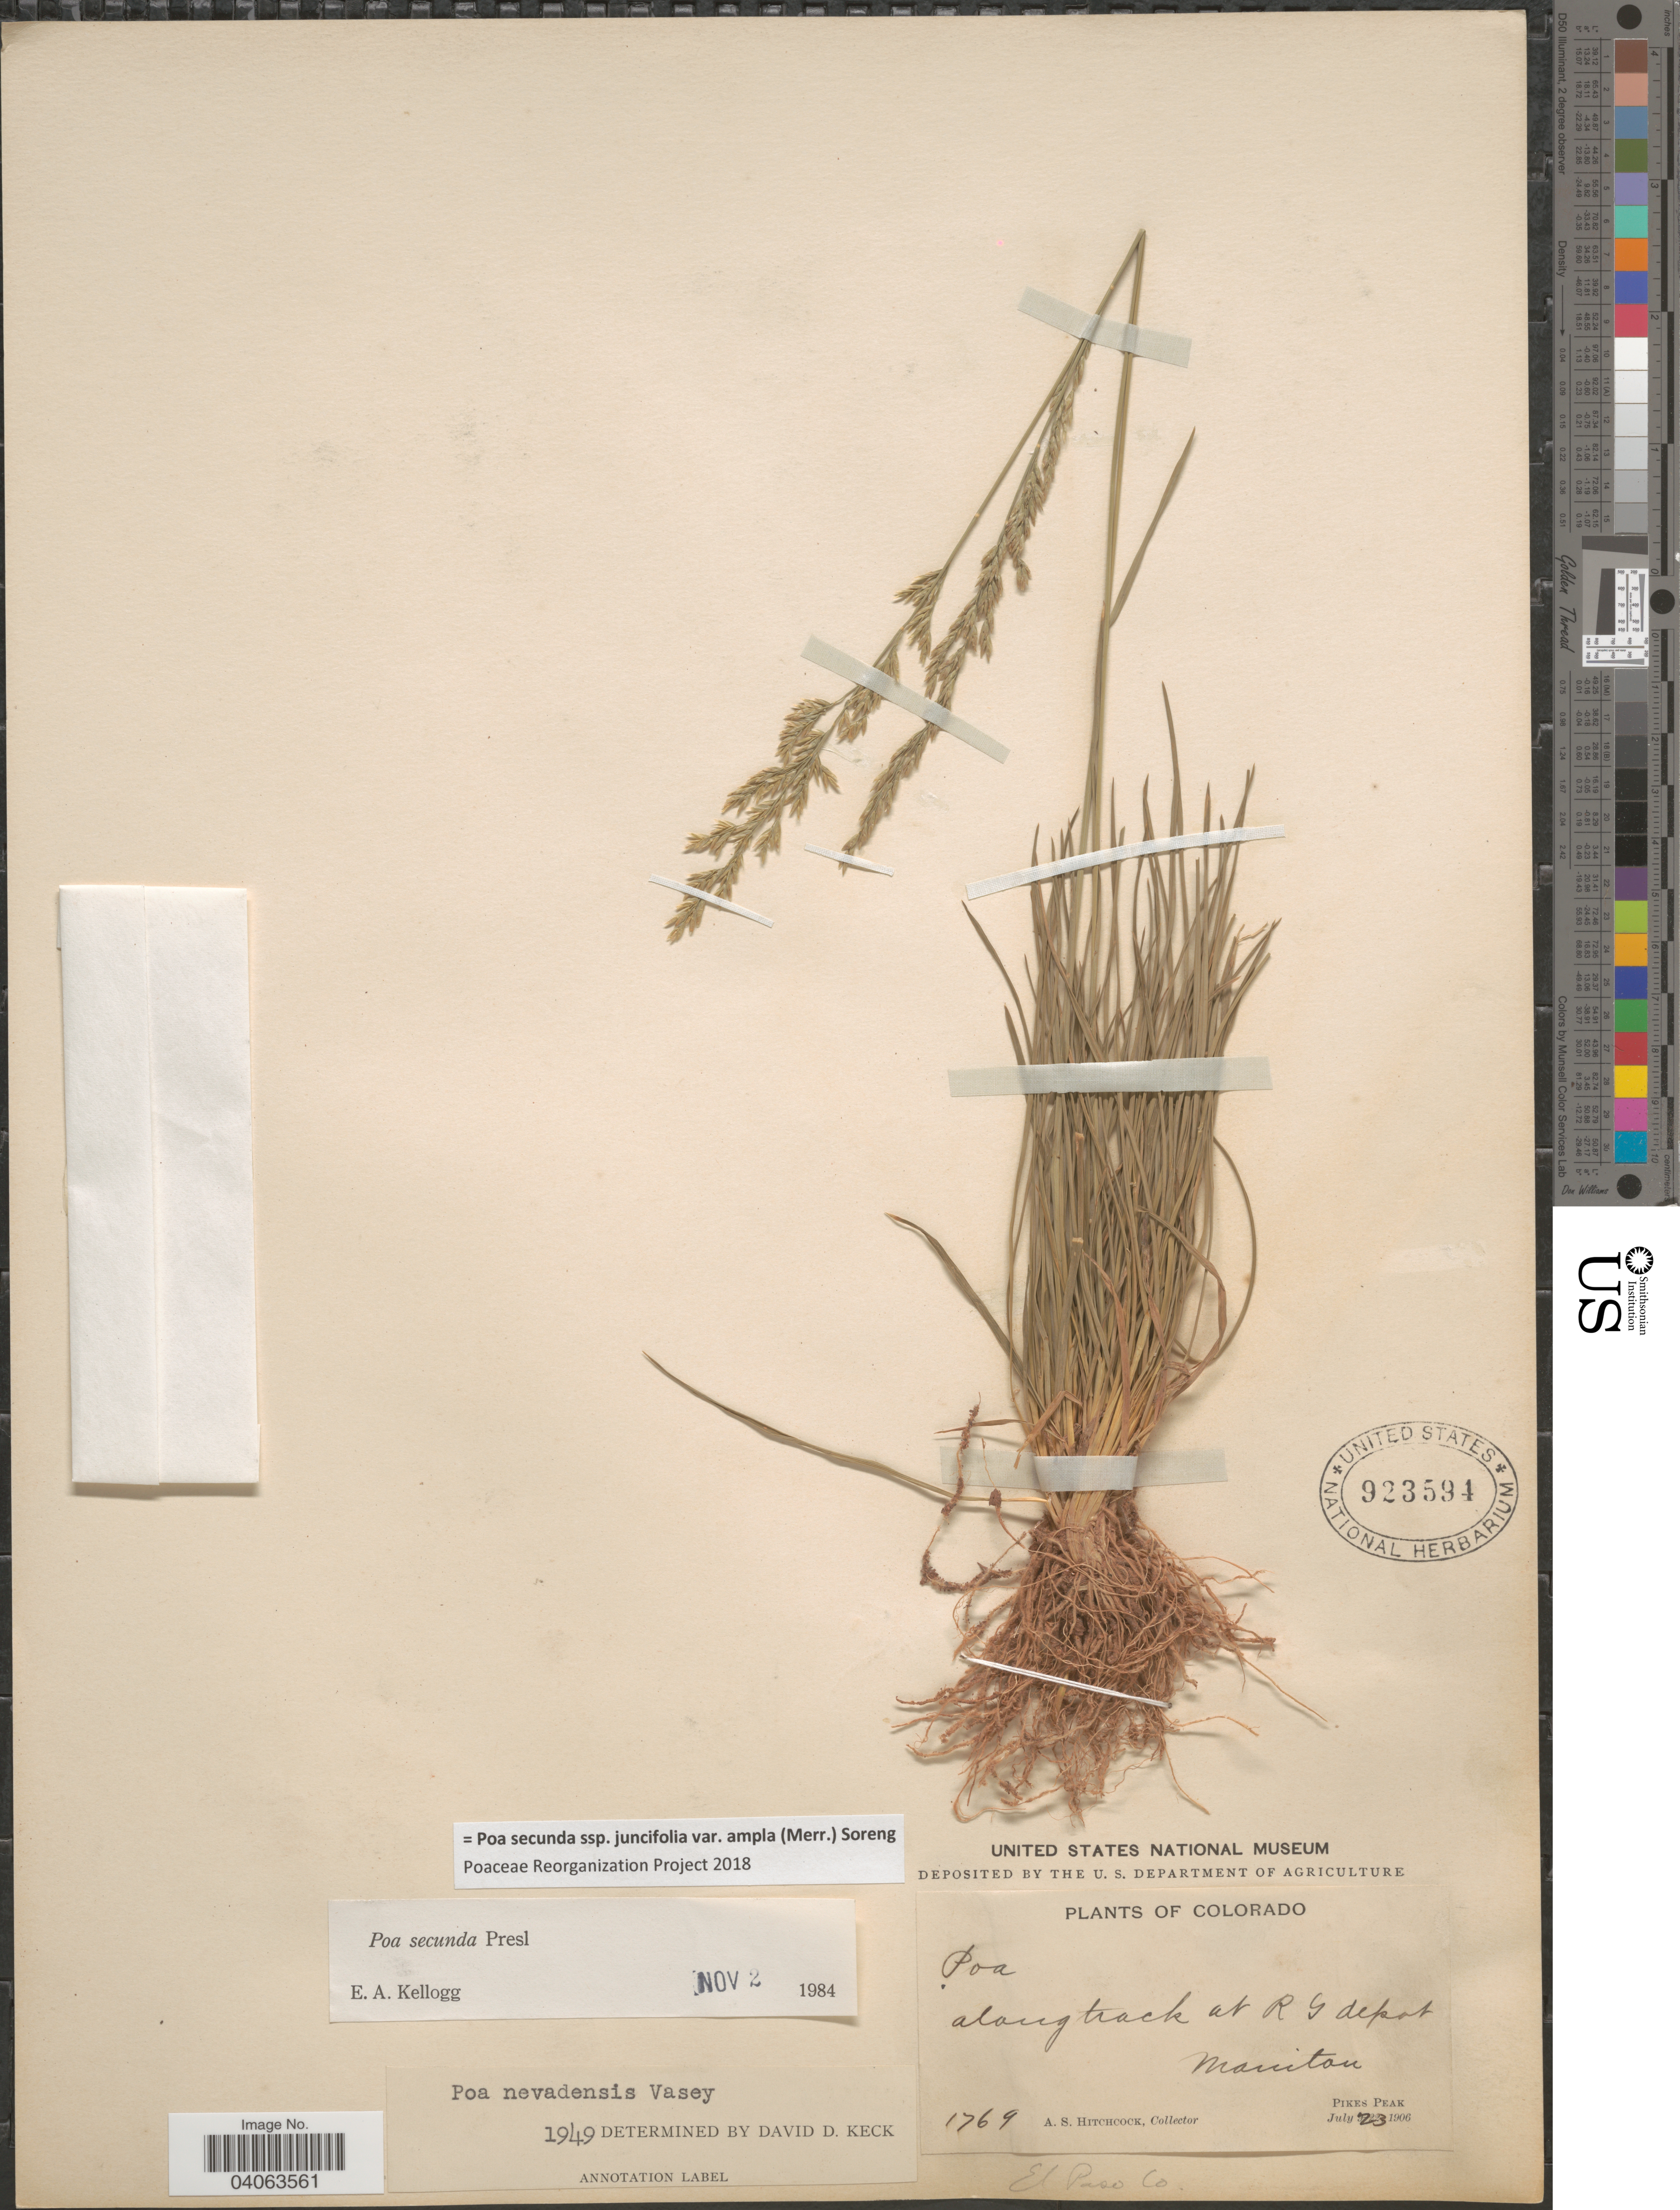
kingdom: Plantae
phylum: Tracheophyta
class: Liliopsida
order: Poales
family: Poaceae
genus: Poa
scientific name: Poa secunda subsp. juncifolia var. ampla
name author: (Merr.) Soreng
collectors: A. S. Hitchcock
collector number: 1769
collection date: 1906-07-23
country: United States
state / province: Colorado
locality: Along track at R G depot, Manitou. Pikes Peak. El Paso Co.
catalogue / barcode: US 923594